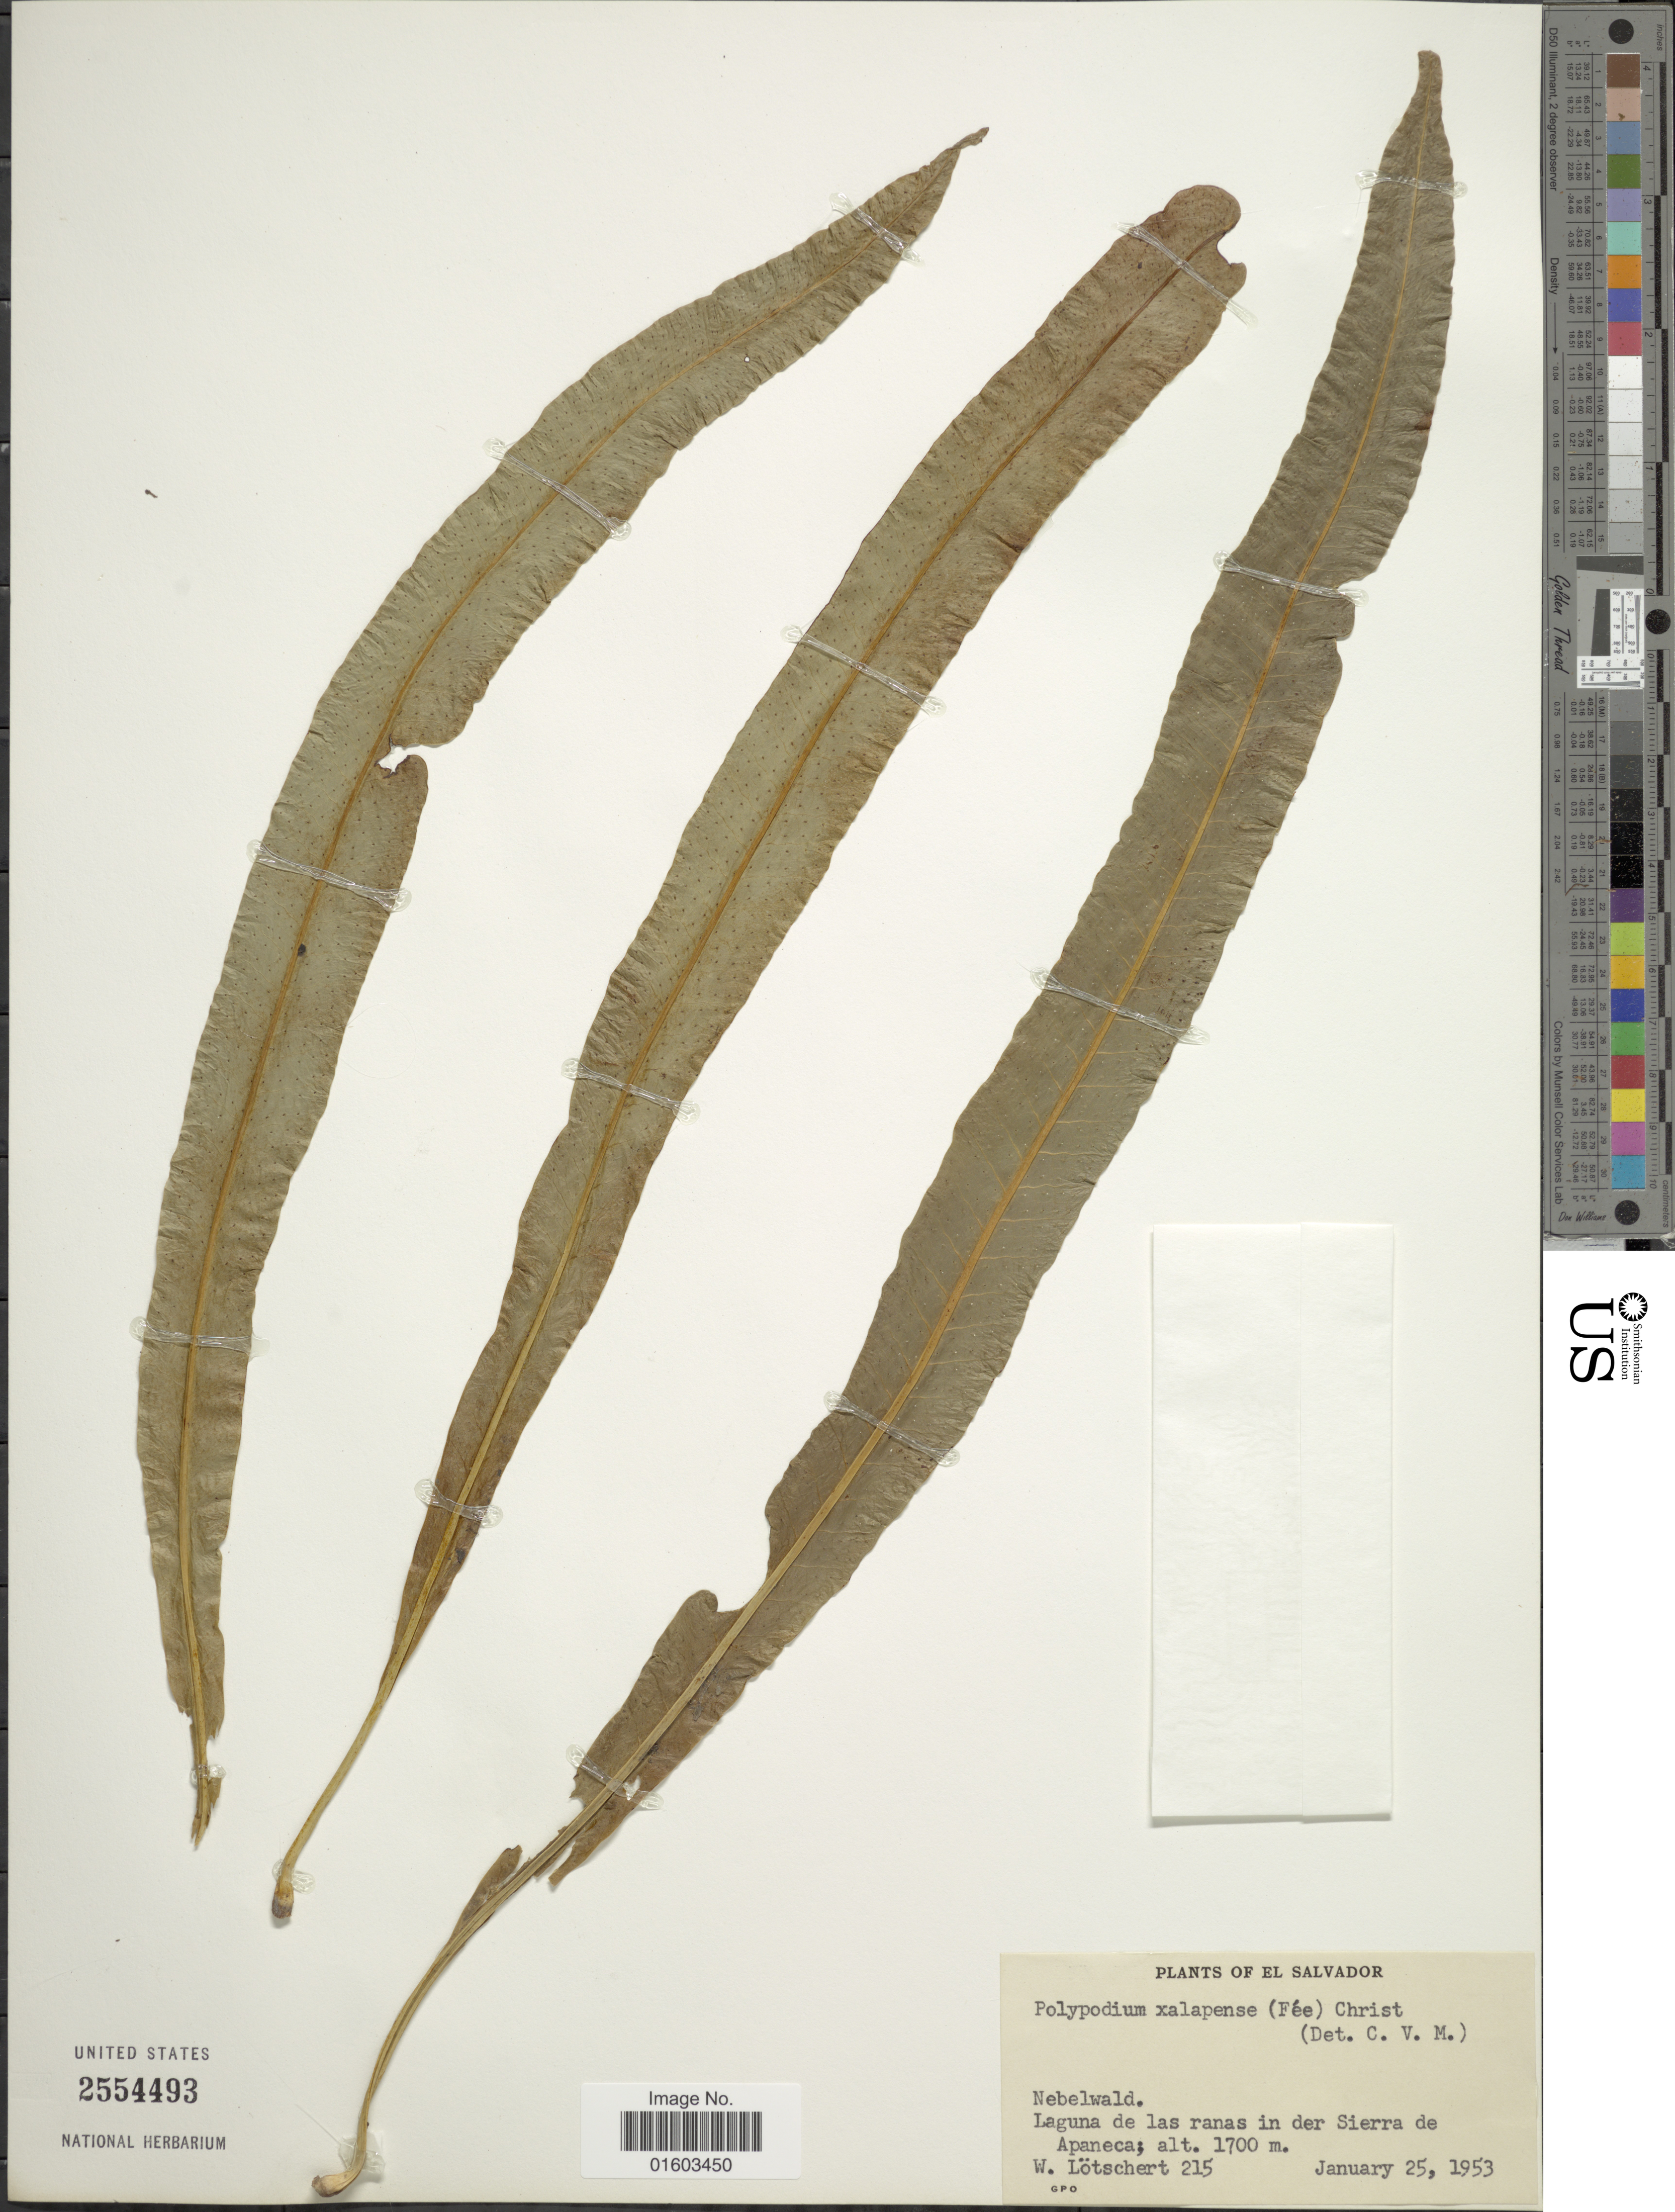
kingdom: Plantae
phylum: Tracheophyta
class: Polypodiopsida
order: Polypodiales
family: Polypodiaceae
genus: Campyloneurum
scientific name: Campyloneurum xalapense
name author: Fée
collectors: W. Lötschert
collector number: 215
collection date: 1953-01-25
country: El Salvador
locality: Nebelwald, Laguna de las ransd in der Sierra de Apaneca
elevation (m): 1700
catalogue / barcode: US 2554493